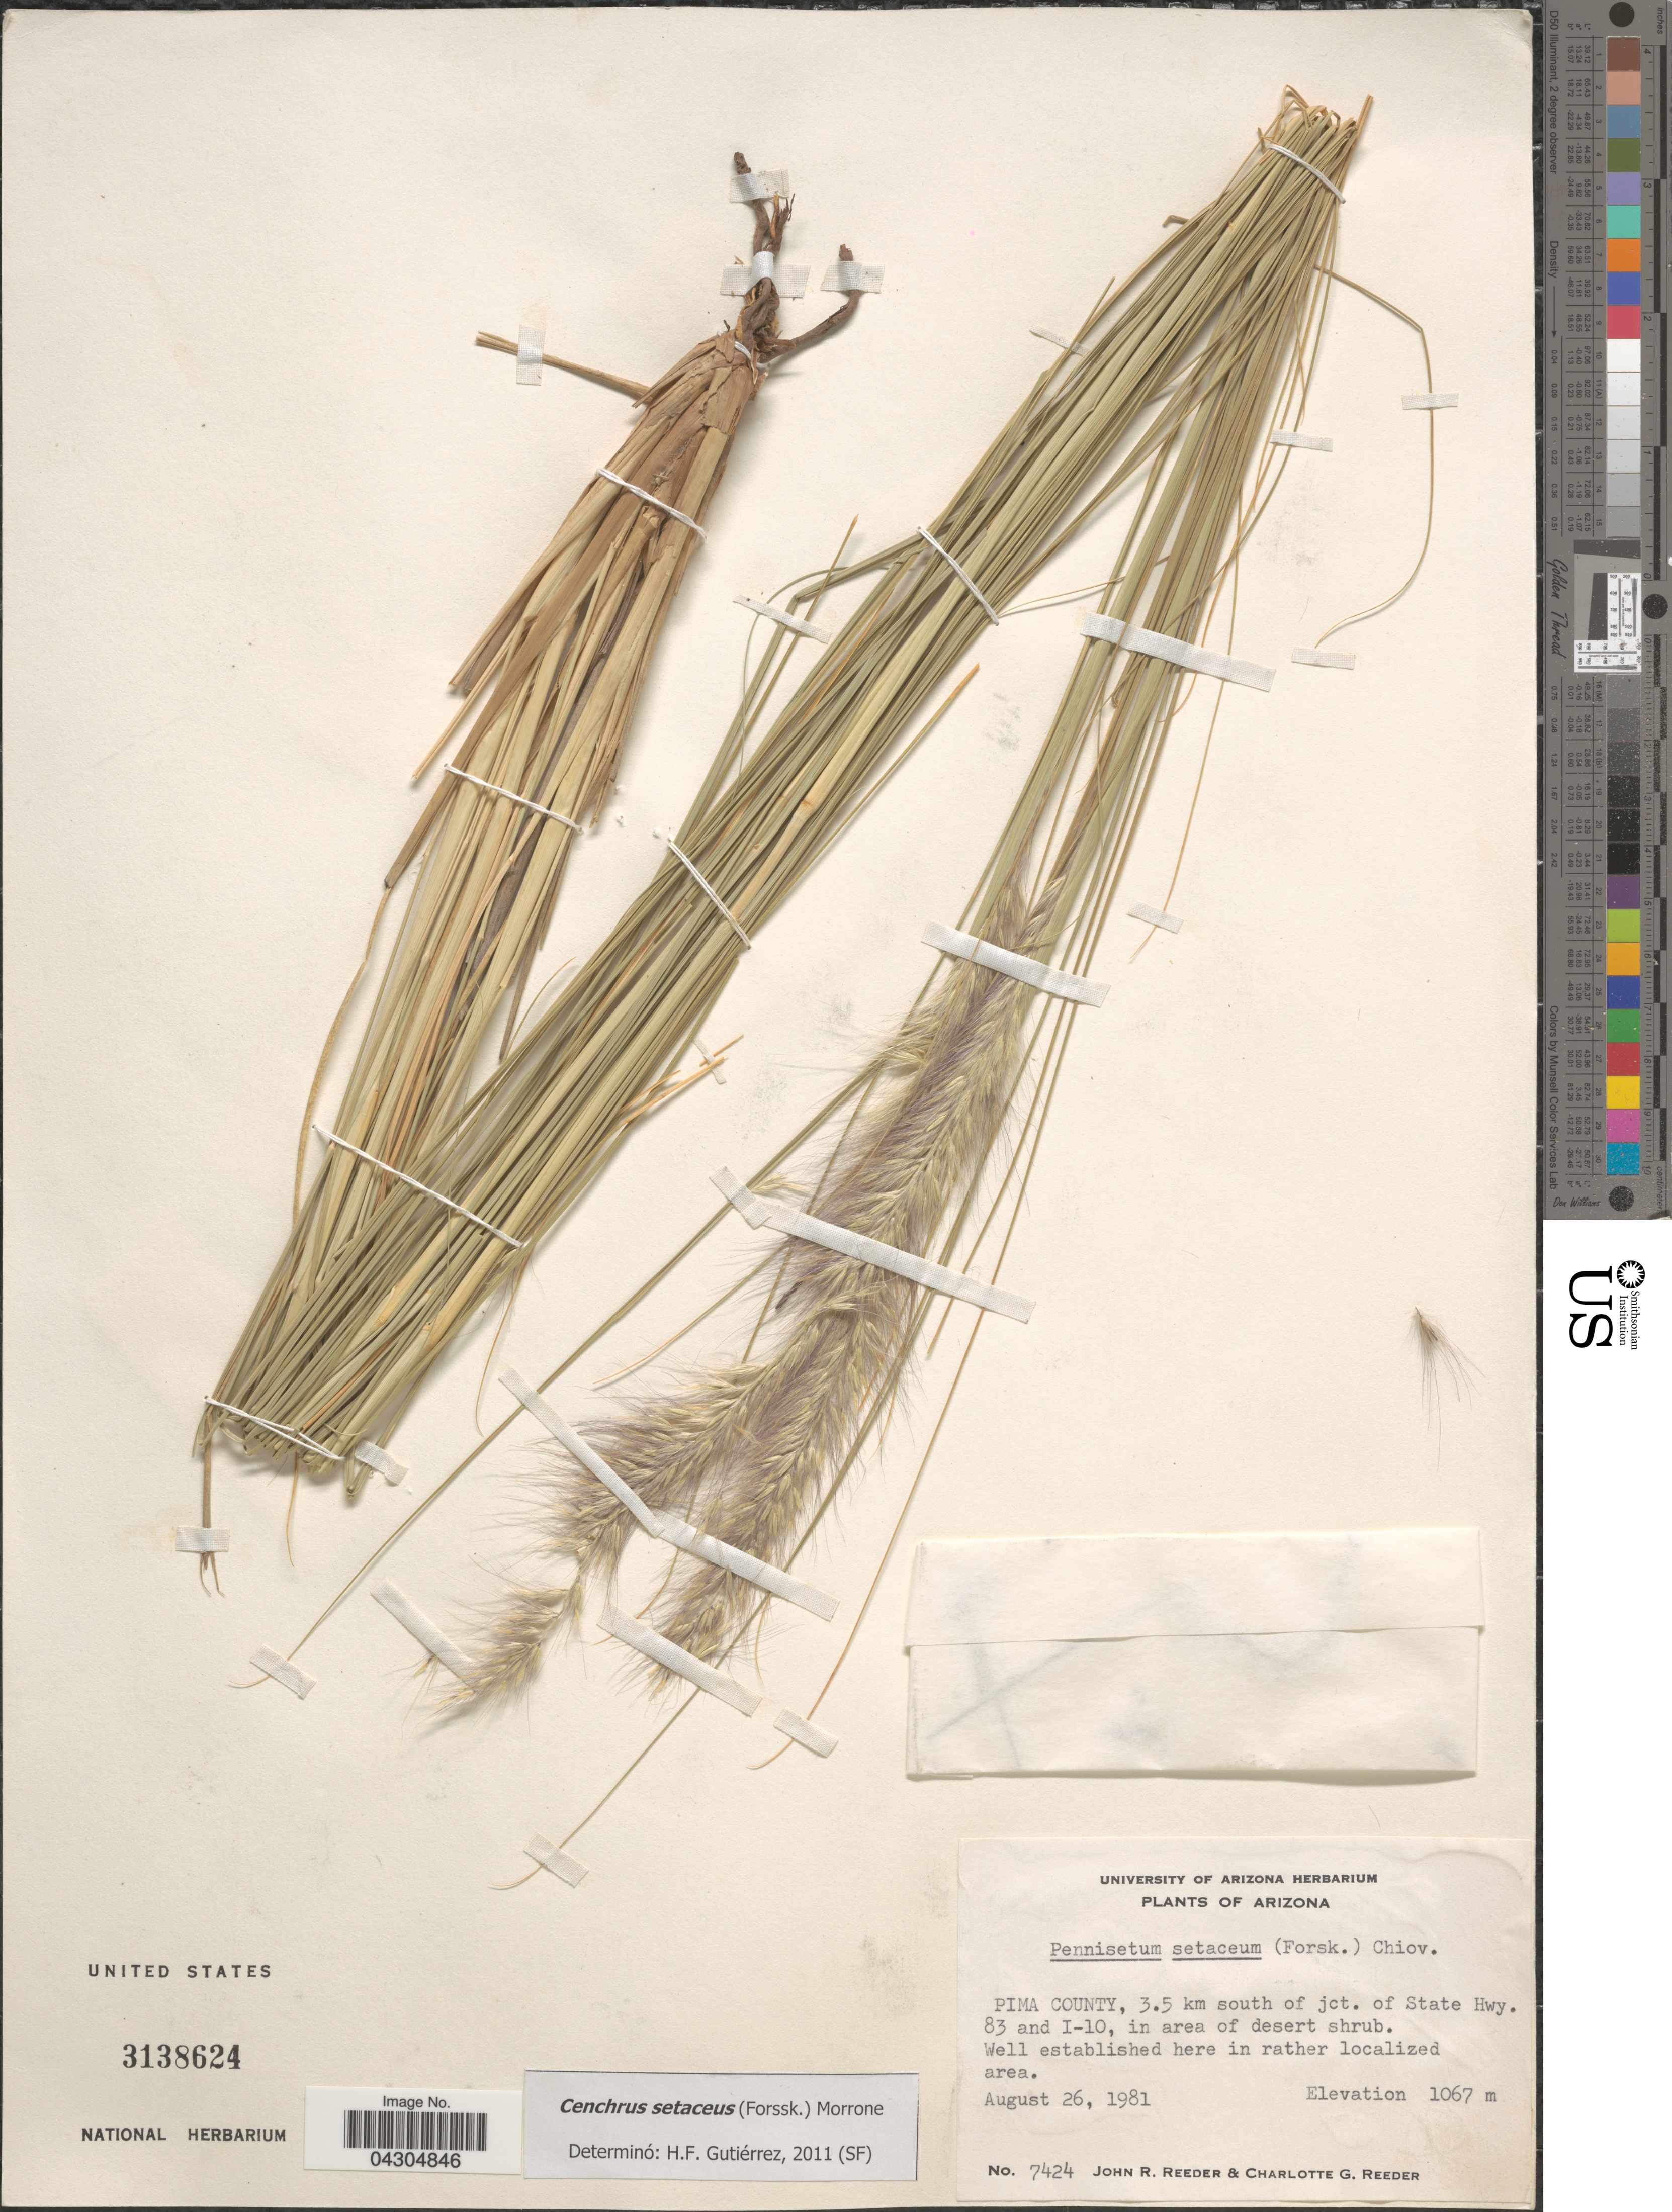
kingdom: Plantae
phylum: Tracheophyta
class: Liliopsida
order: Poales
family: Poaceae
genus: Cenchrus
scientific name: Cenchrus setaceus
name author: (Forssk.) Morrone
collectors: J. R. Reeder & C. G. Reeder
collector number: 7424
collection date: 1981-08-26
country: United States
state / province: Arizona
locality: Pima county, 3.5 km south of jct. of State Hwy. 83 and I-10, in area of desert shrub.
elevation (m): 1067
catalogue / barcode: US 3138624